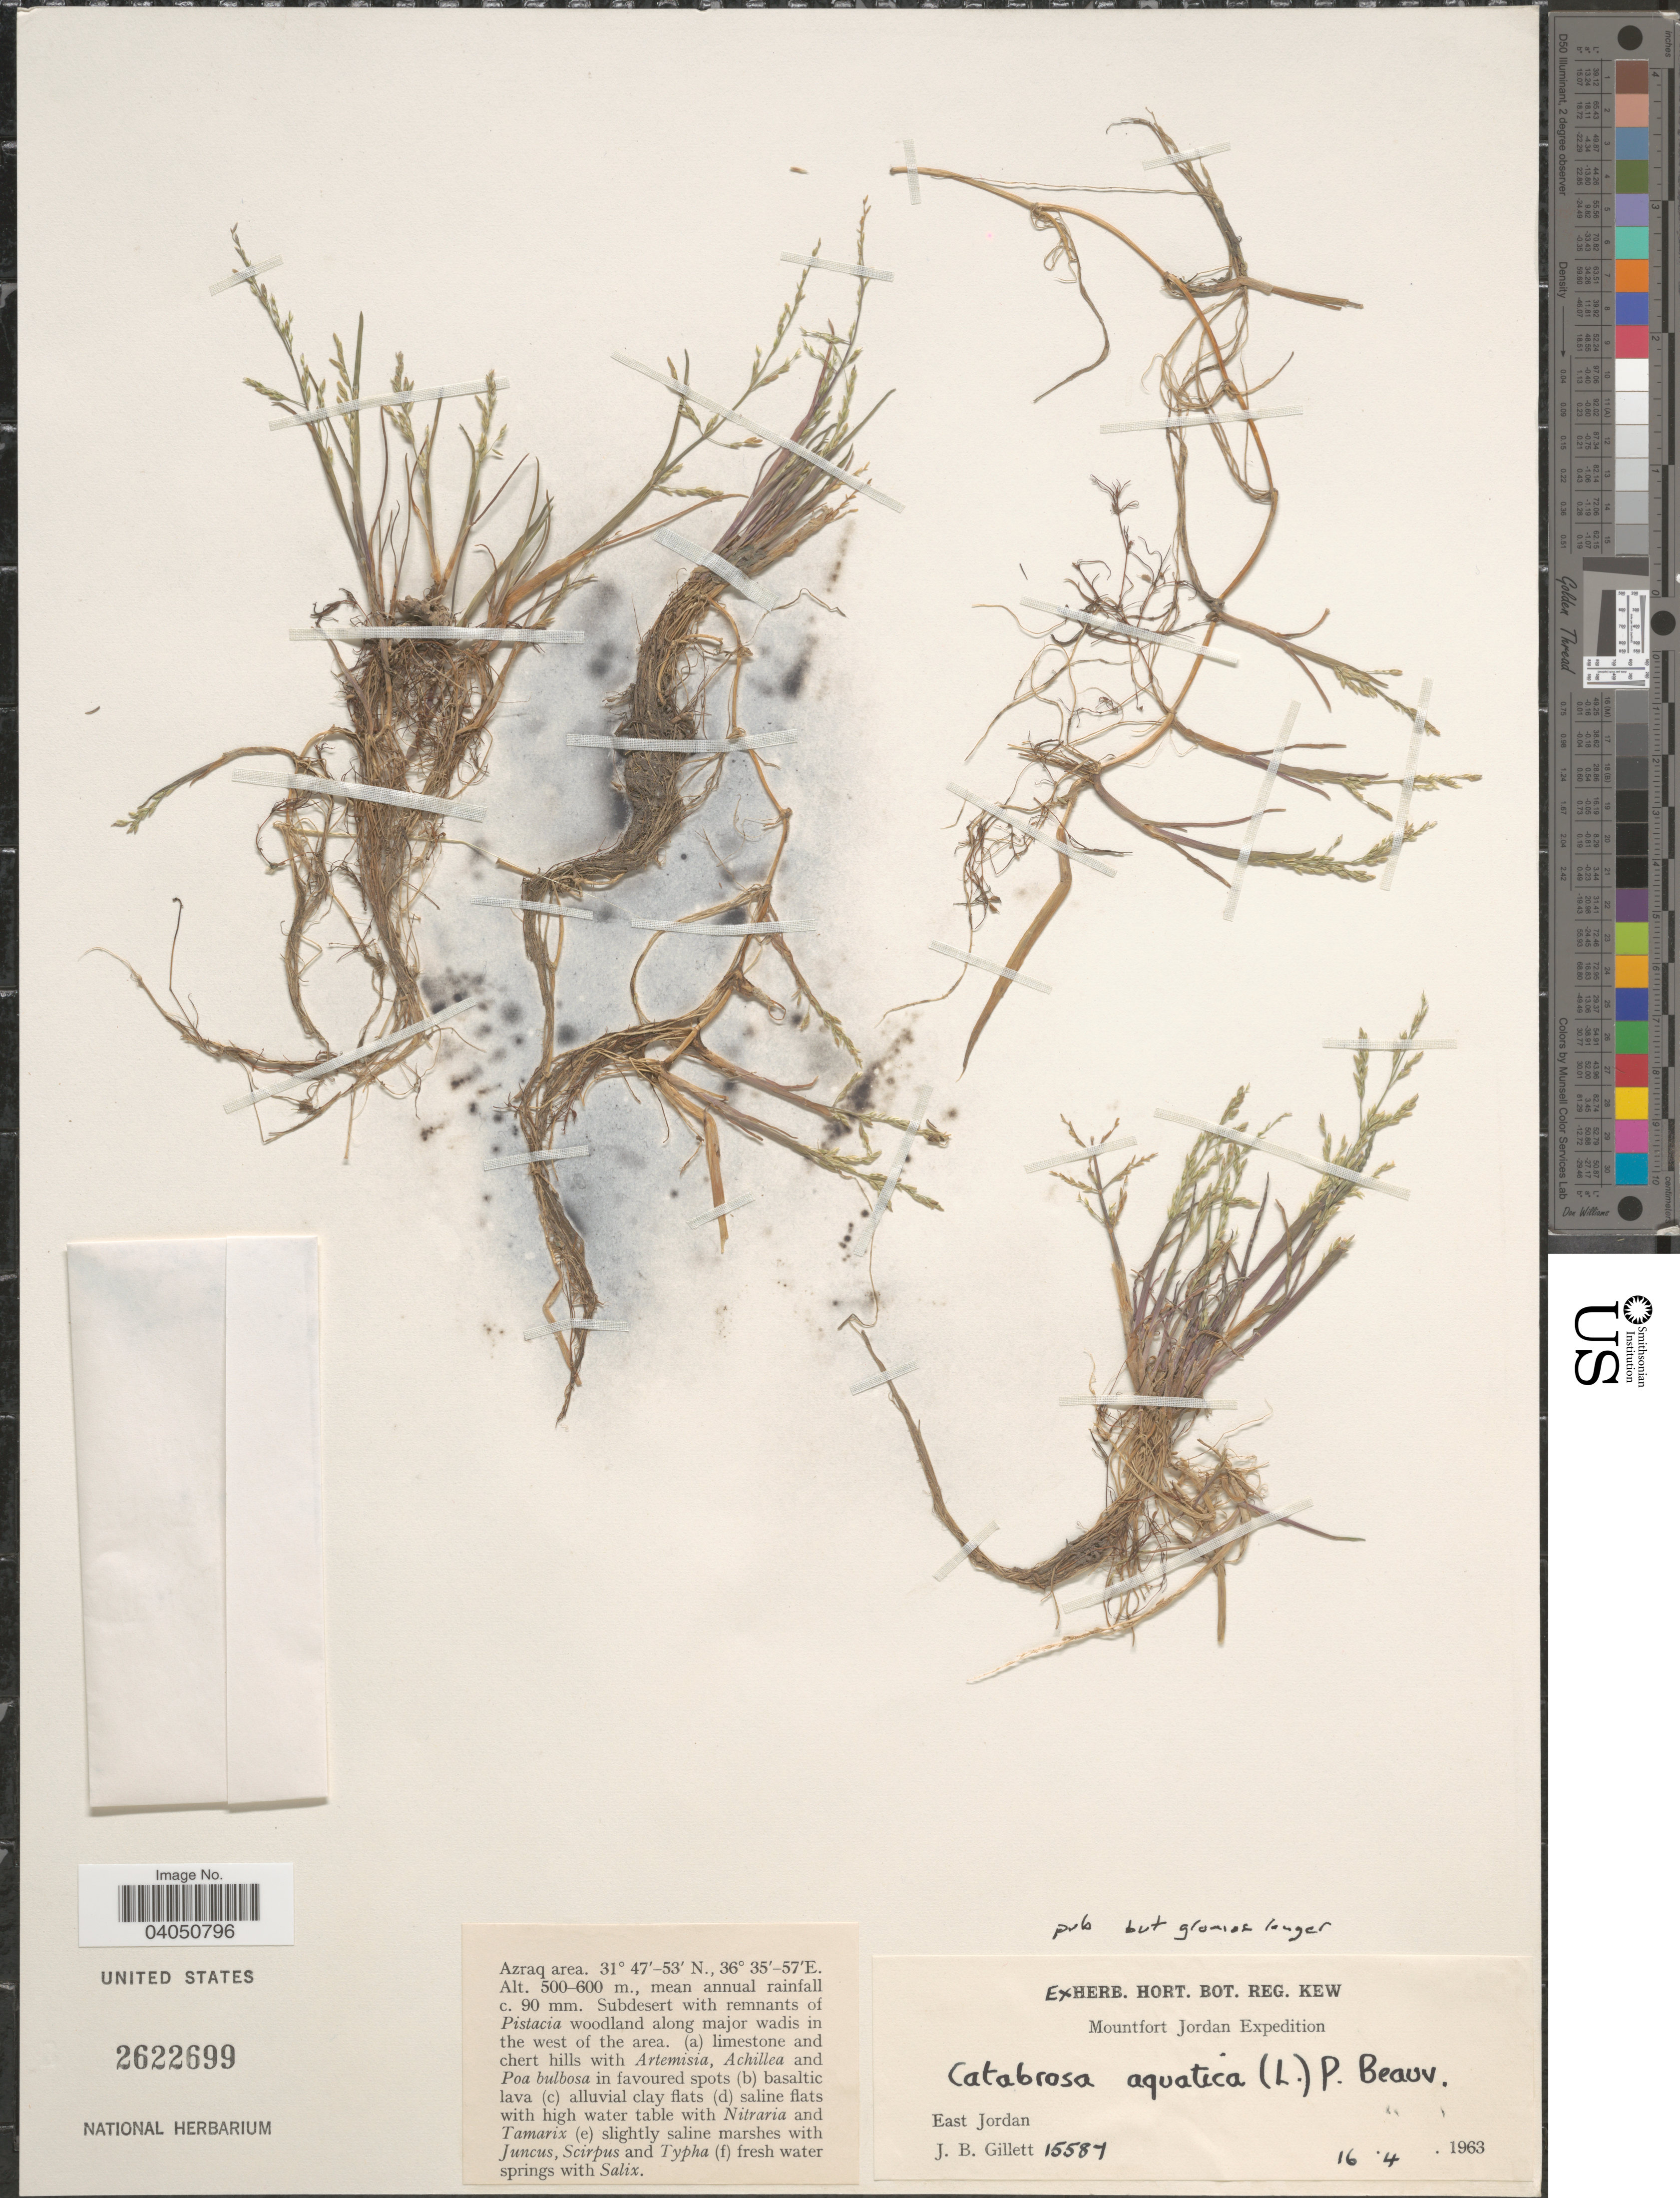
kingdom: Plantae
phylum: Tracheophyta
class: Liliopsida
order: Poales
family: Poaceae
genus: Catabrosa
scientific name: Catabrosa aquatica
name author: (L.) P. Beauv.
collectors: J. B. Gillett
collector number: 15587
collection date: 1963-04-16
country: Jordan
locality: Azraq area. East Jordan.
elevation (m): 500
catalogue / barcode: US 2622699